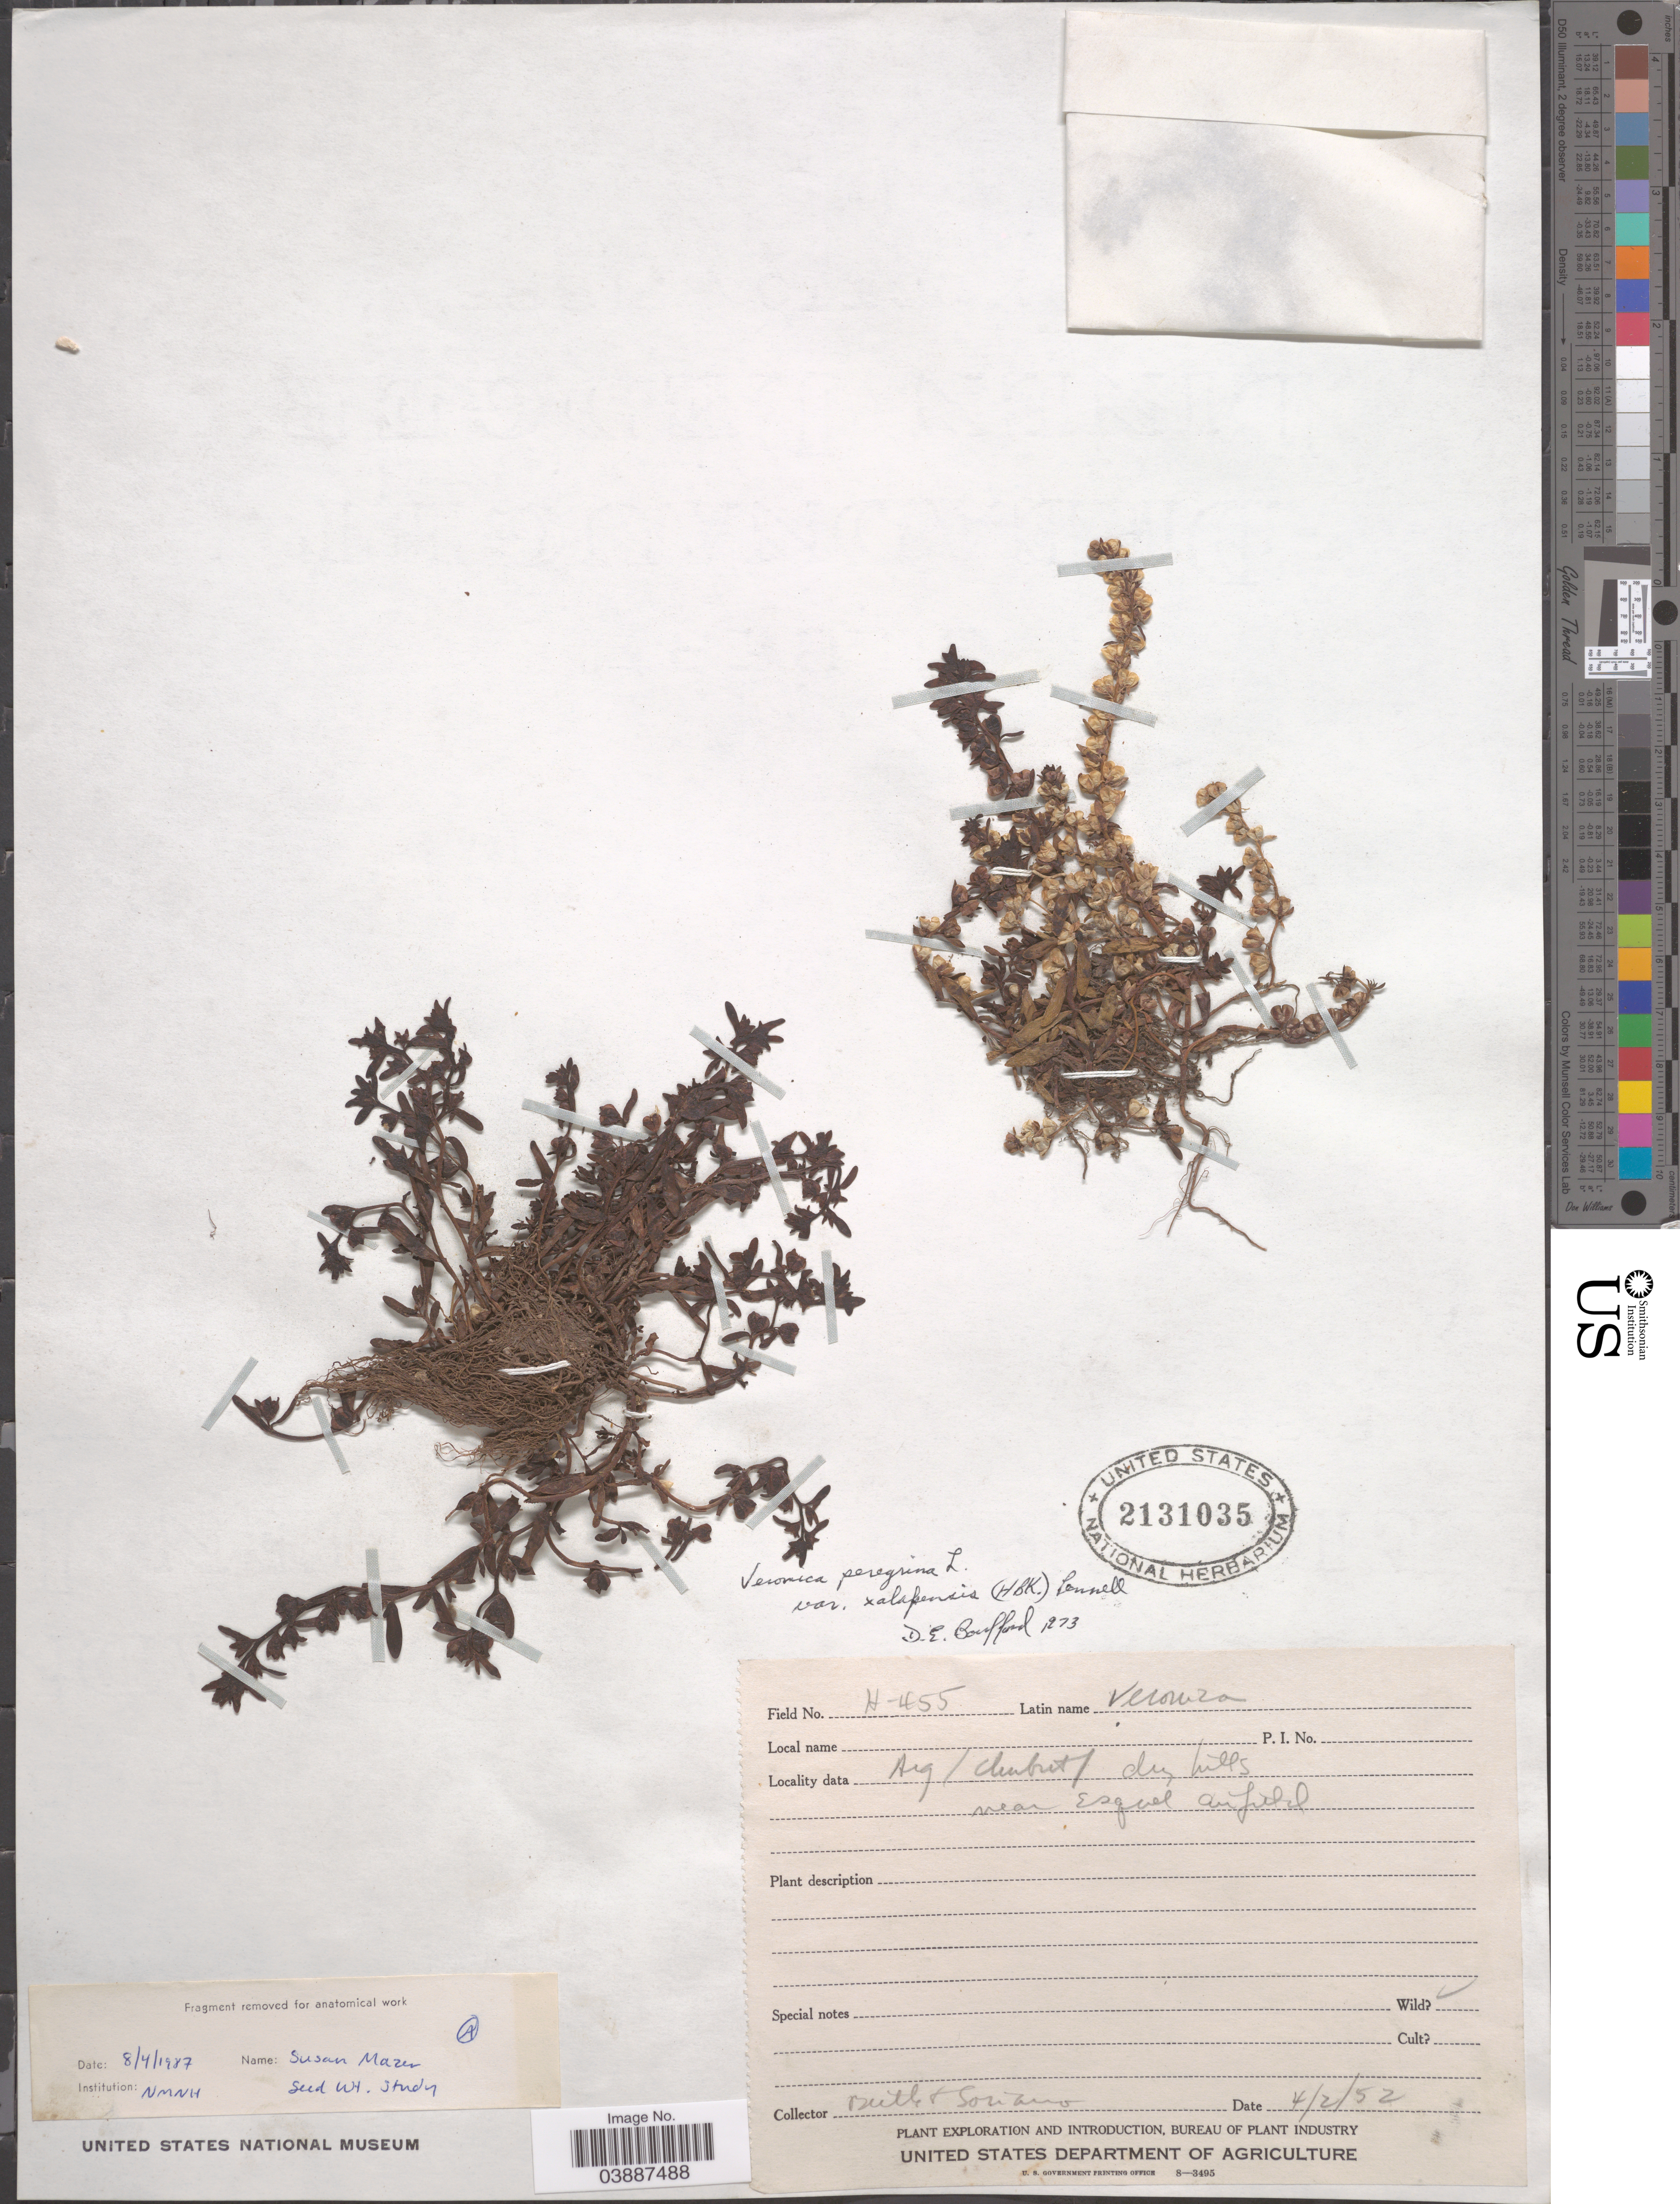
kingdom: Plantae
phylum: Tracheophyta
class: Magnoliopsida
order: Lamiales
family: Plantaginaceae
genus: Veronica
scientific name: Veronica xalapensis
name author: Kunth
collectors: -. Ruth & -. Soriano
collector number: H-455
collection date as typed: Transcribed d/m/y: 2/4/52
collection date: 1952-04-02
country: United States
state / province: Arizona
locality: Near Esquel airfield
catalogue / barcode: US 2131035